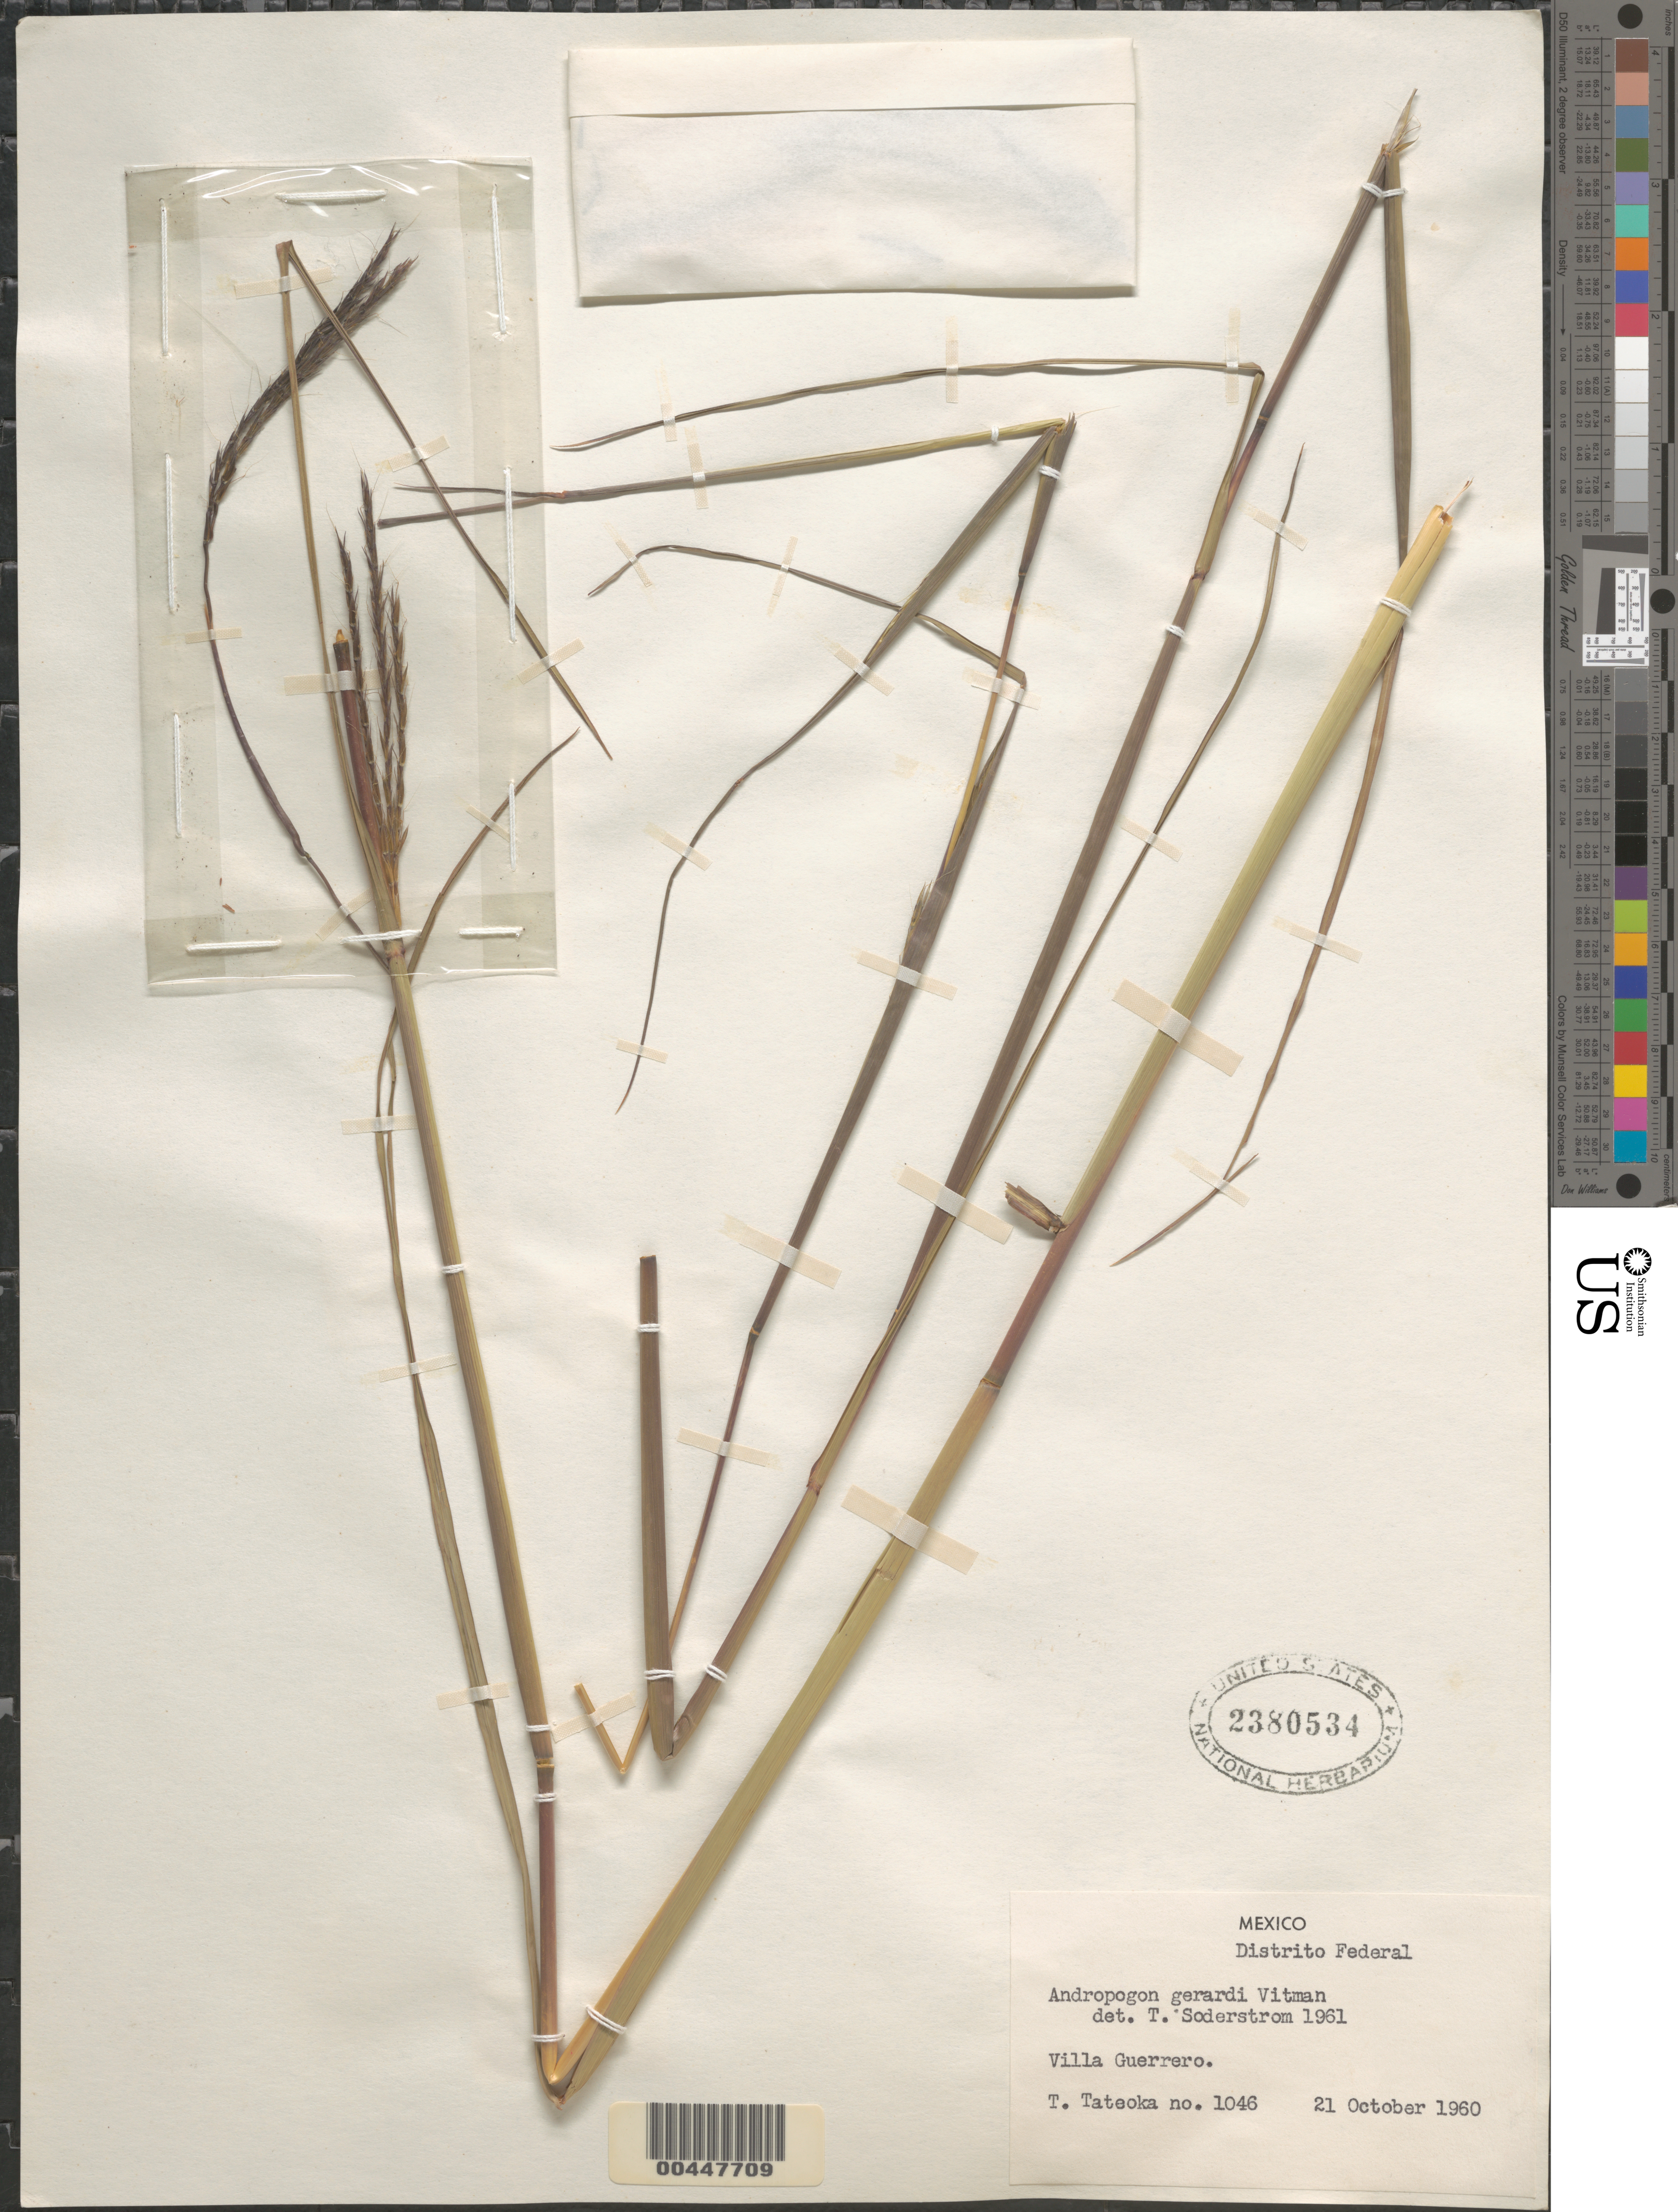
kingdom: Plantae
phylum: Tracheophyta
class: Liliopsida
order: Poales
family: Poaceae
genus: Andropogon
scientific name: Andropogon gerardii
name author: Vitman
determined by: Soderstrom, T. R.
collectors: T. Tateoka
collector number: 1046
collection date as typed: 21 Oct 1960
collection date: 1960-10-21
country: Mexico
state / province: Distrito Federal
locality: Villa Guerrero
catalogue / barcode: US 2380534